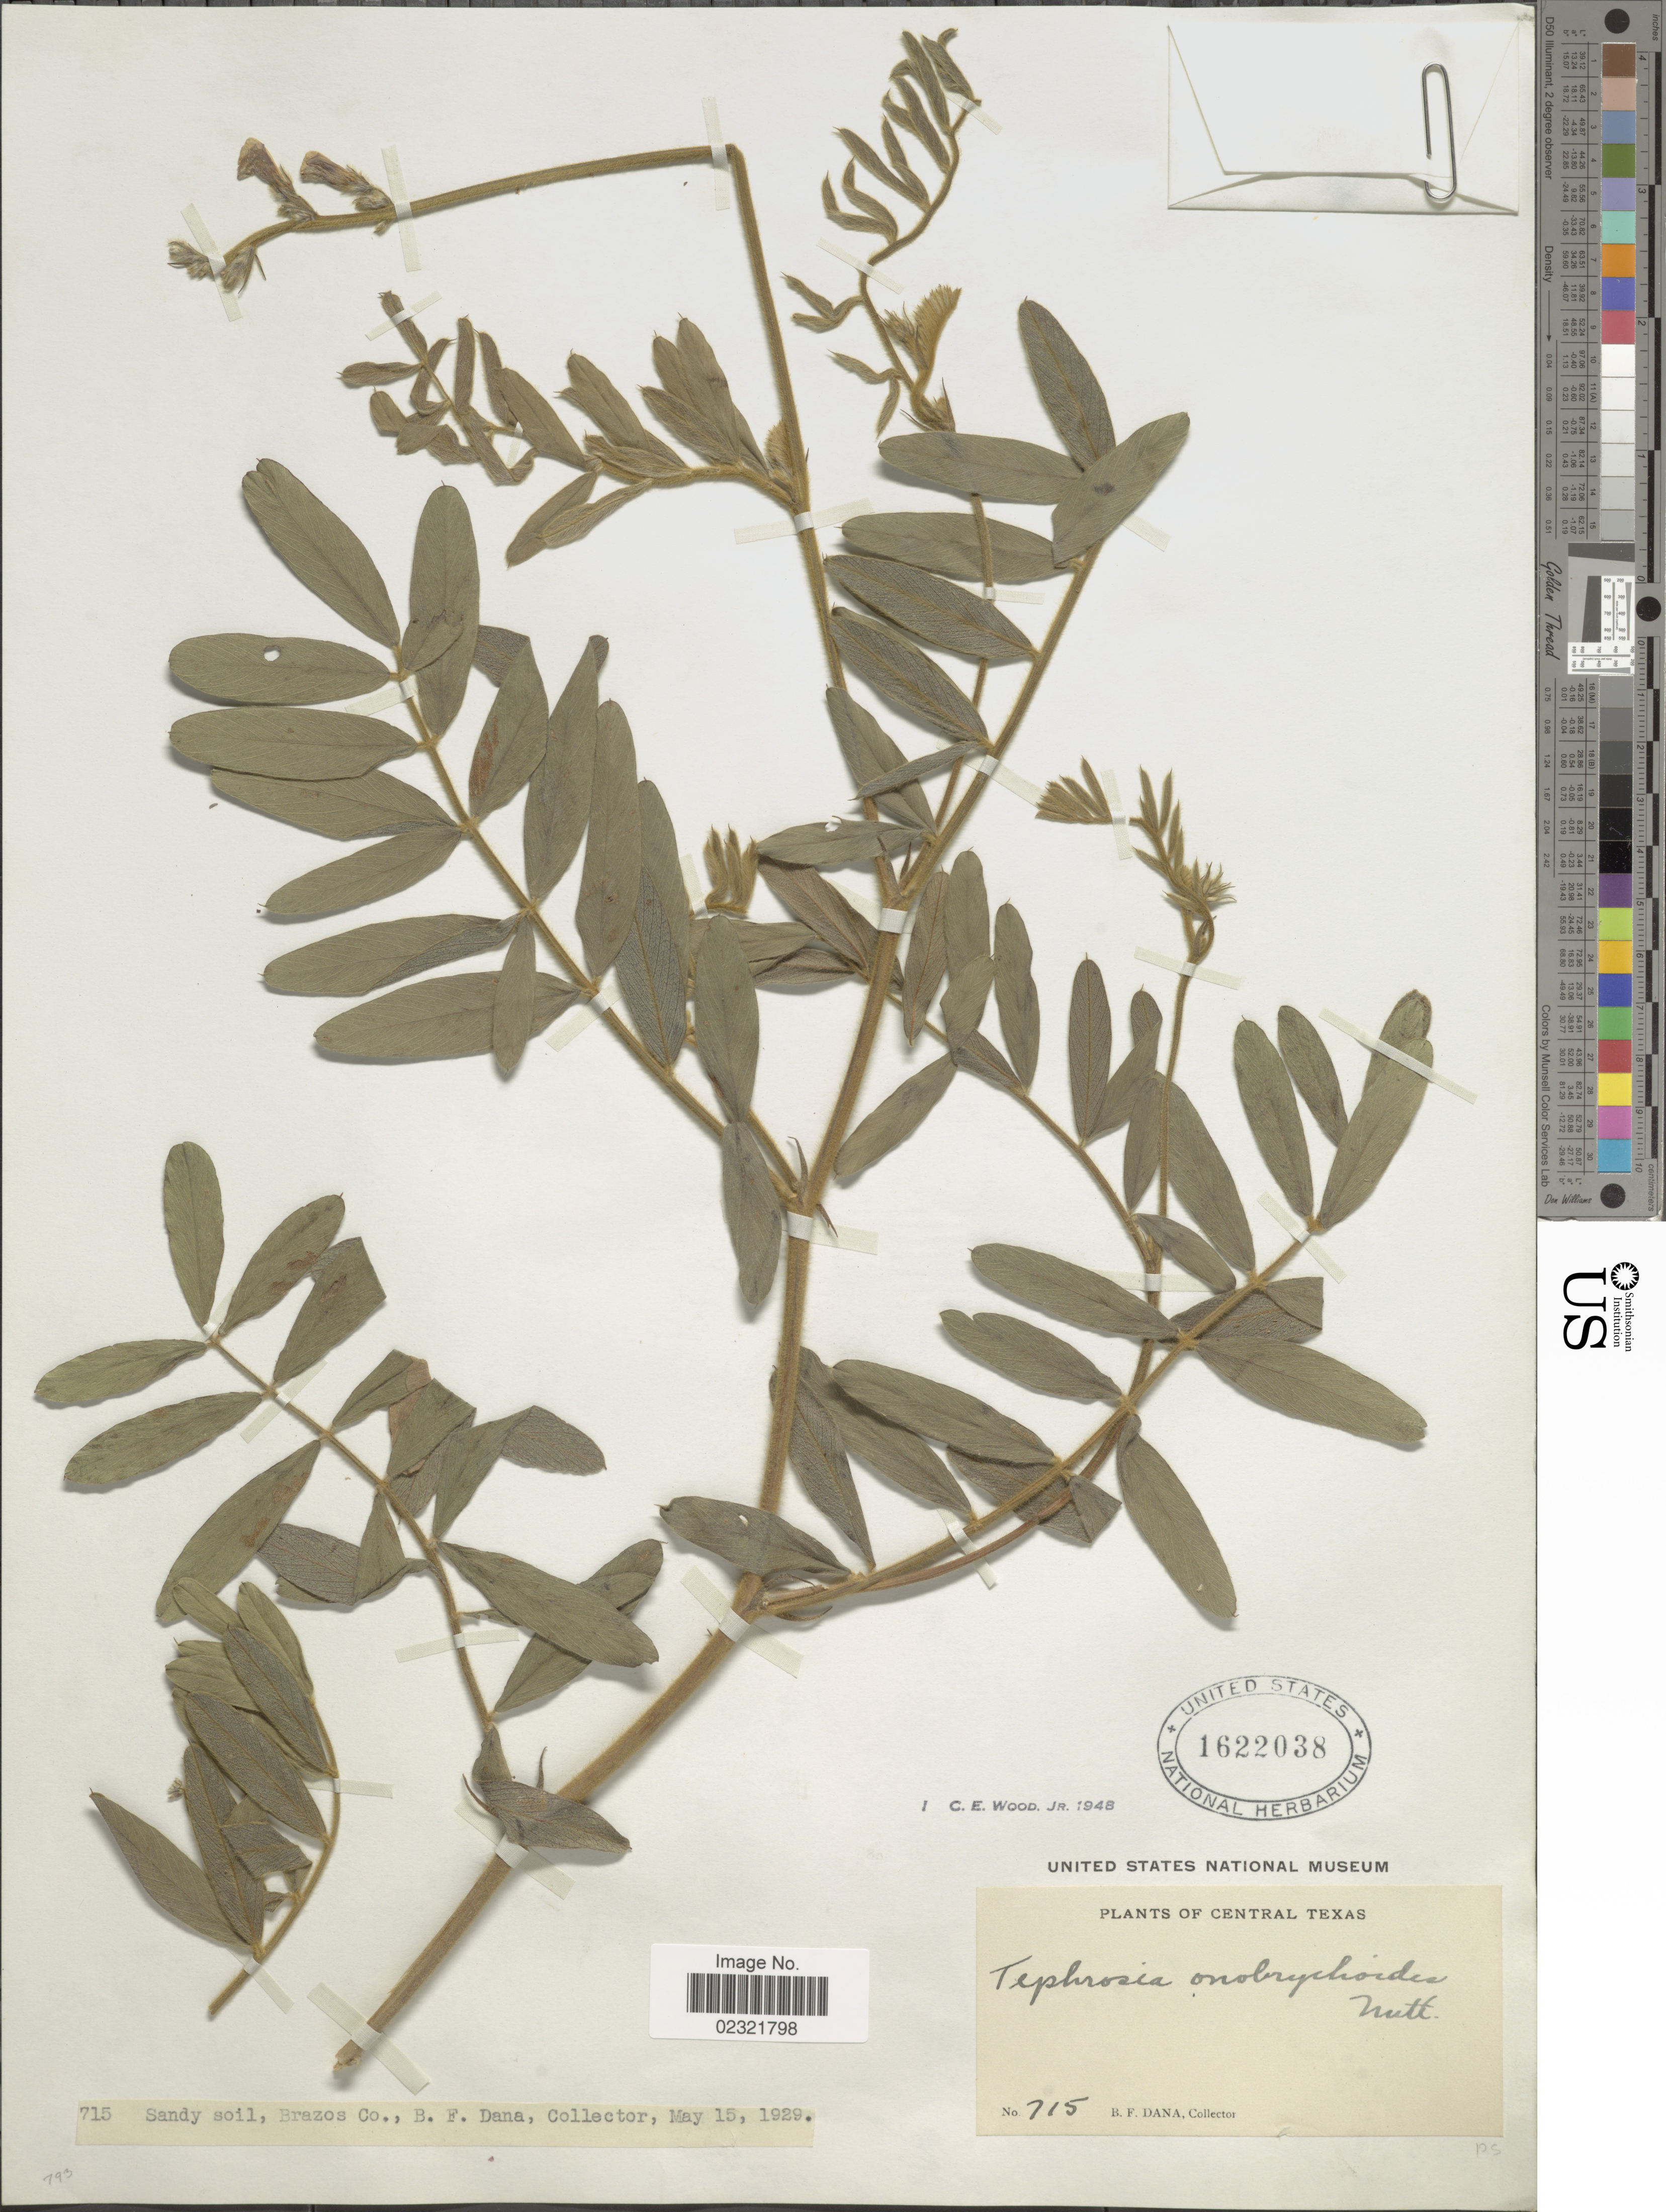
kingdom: Plantae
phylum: Tracheophyta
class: Magnoliopsida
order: Fabales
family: Fabaceae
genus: Tephrosia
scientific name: Tephrosia onobrychoides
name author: Nutt.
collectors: B. Dana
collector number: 715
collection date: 1929-05-15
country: United States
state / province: Texas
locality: Central Texas, Sandy soil, Brazos Co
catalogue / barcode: US 1622038